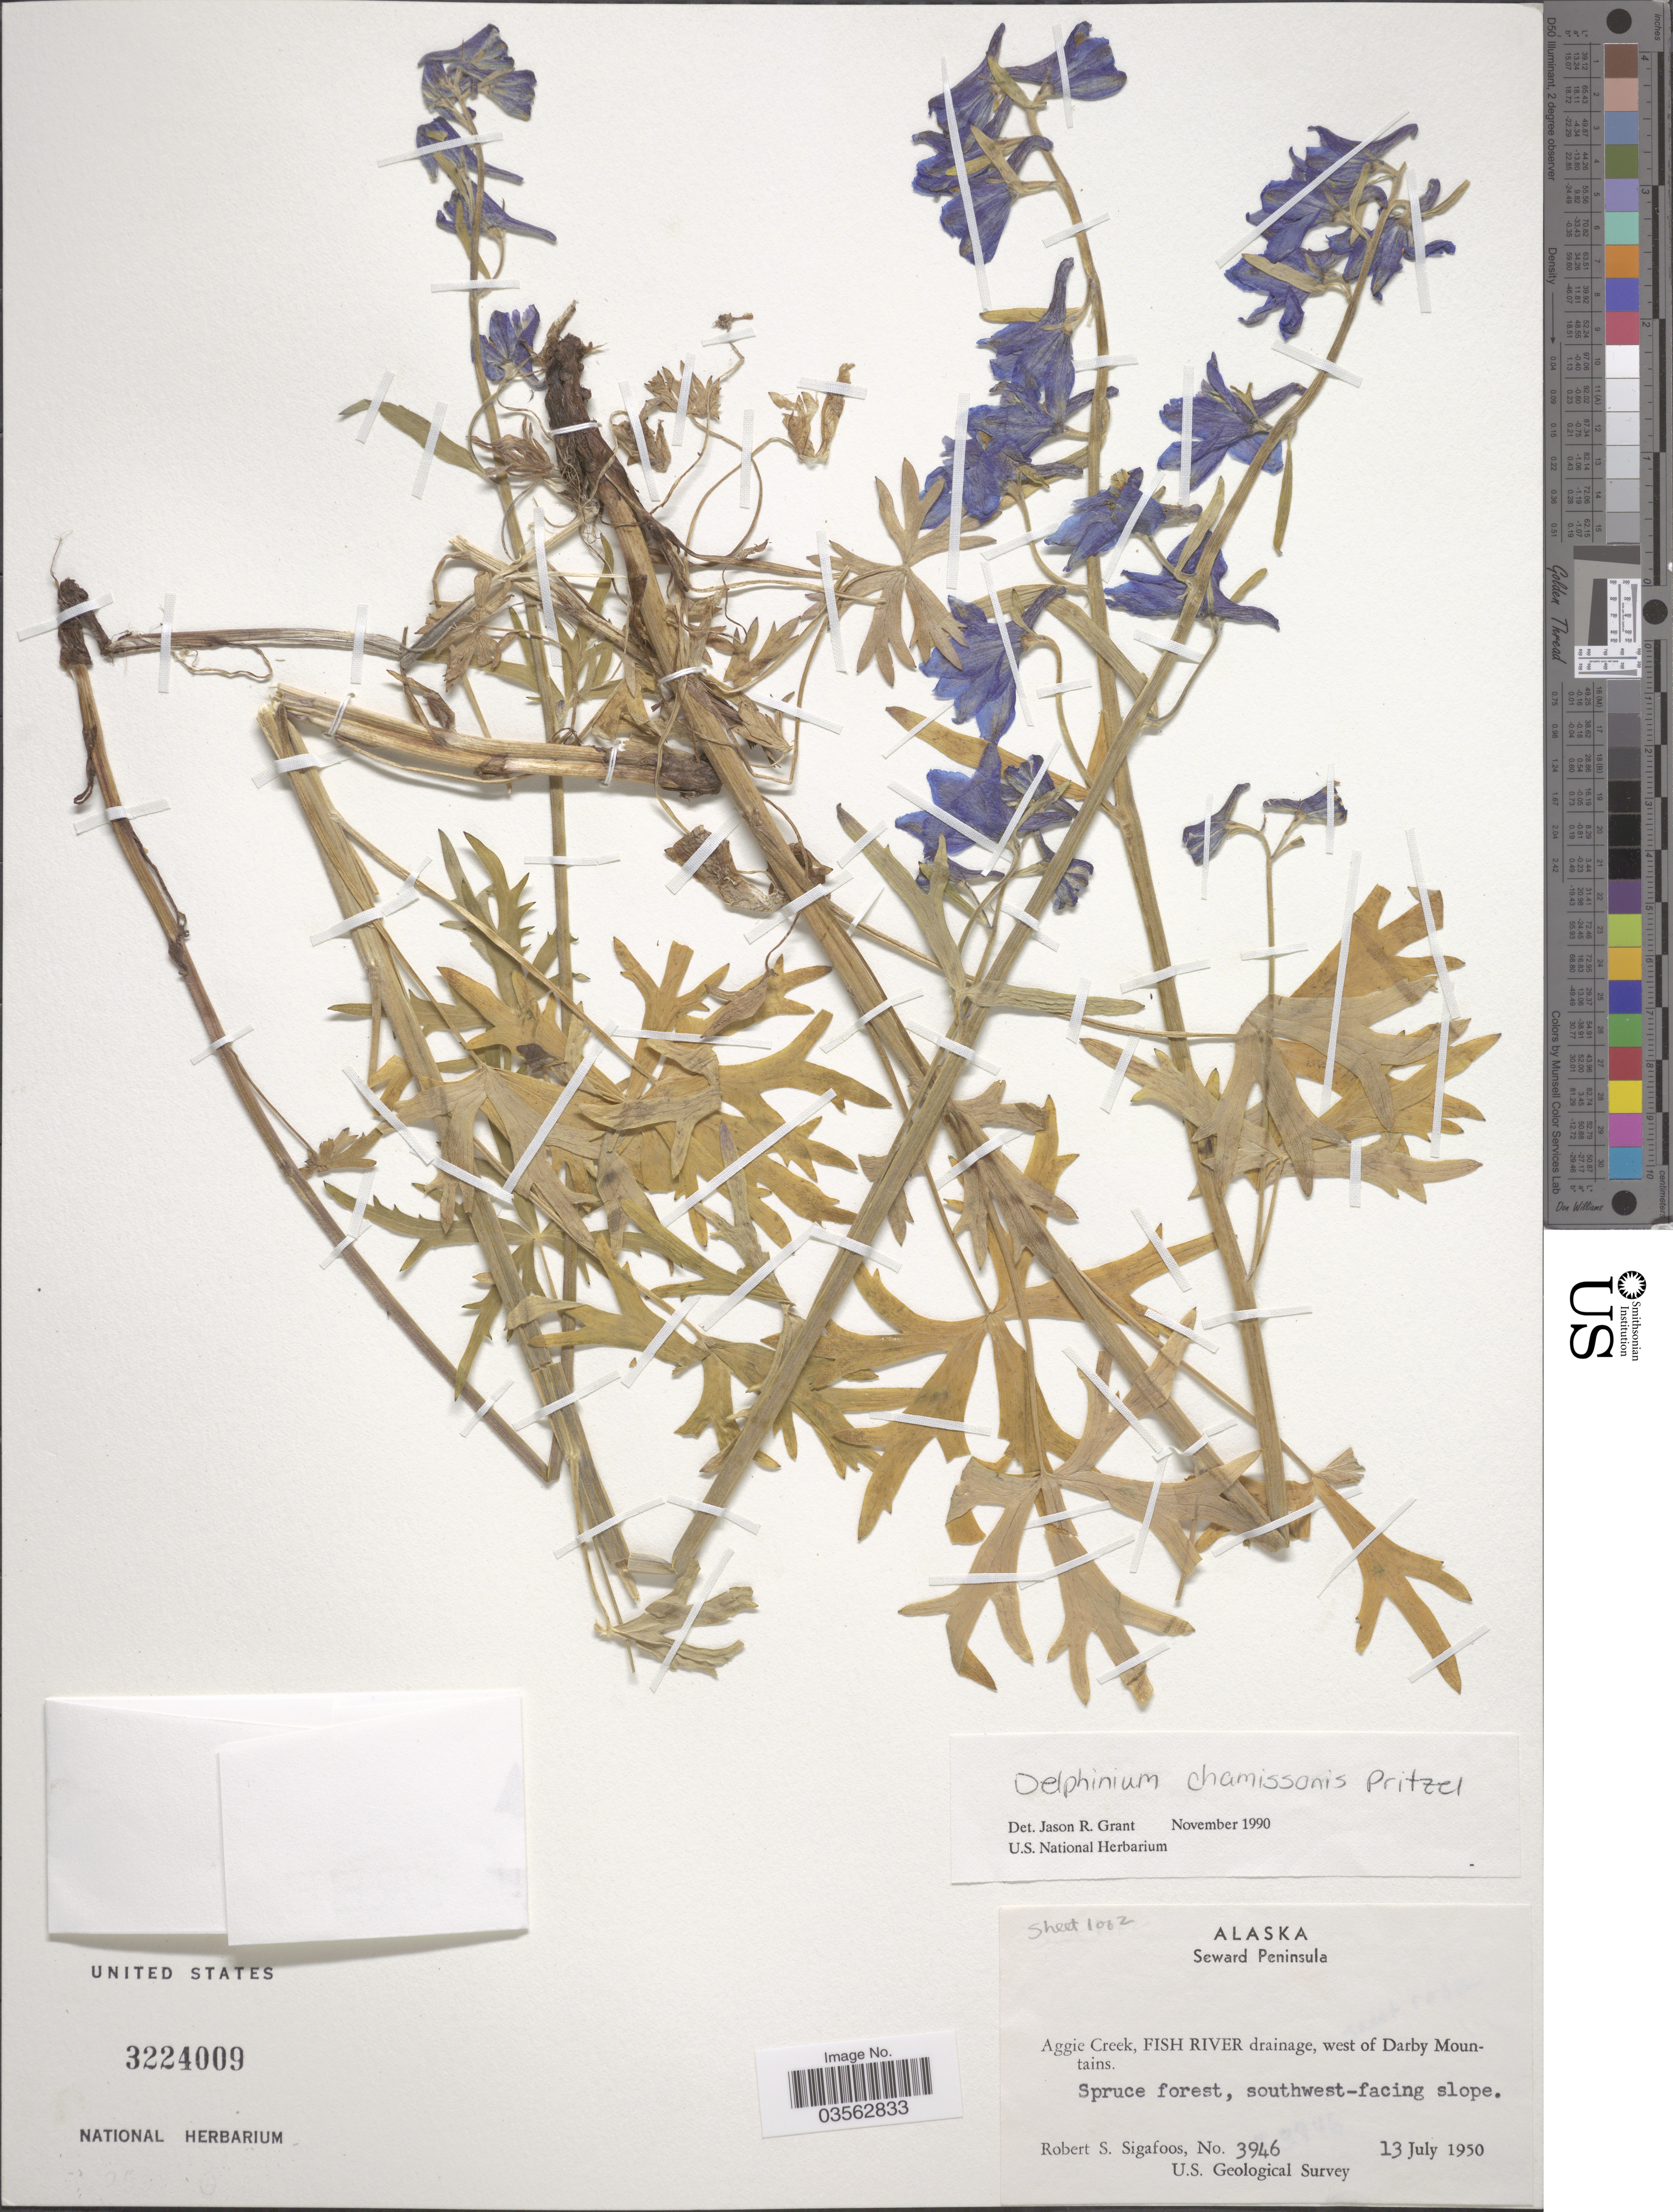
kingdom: Plantae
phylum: Tracheophyta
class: Magnoliopsida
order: Ranunculales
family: Ranunculaceae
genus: Delphinium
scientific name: Delphinium chamissonis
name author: Pritz. ex Walp.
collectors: R. Sigafoos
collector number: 3946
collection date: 1950-07-13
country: United States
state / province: Alaska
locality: Seward Peninsula. Aggie Creek, Fish River drainage, west of Darby Mountains. Spruce forest, southwest-facing slope.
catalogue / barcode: US 3224009